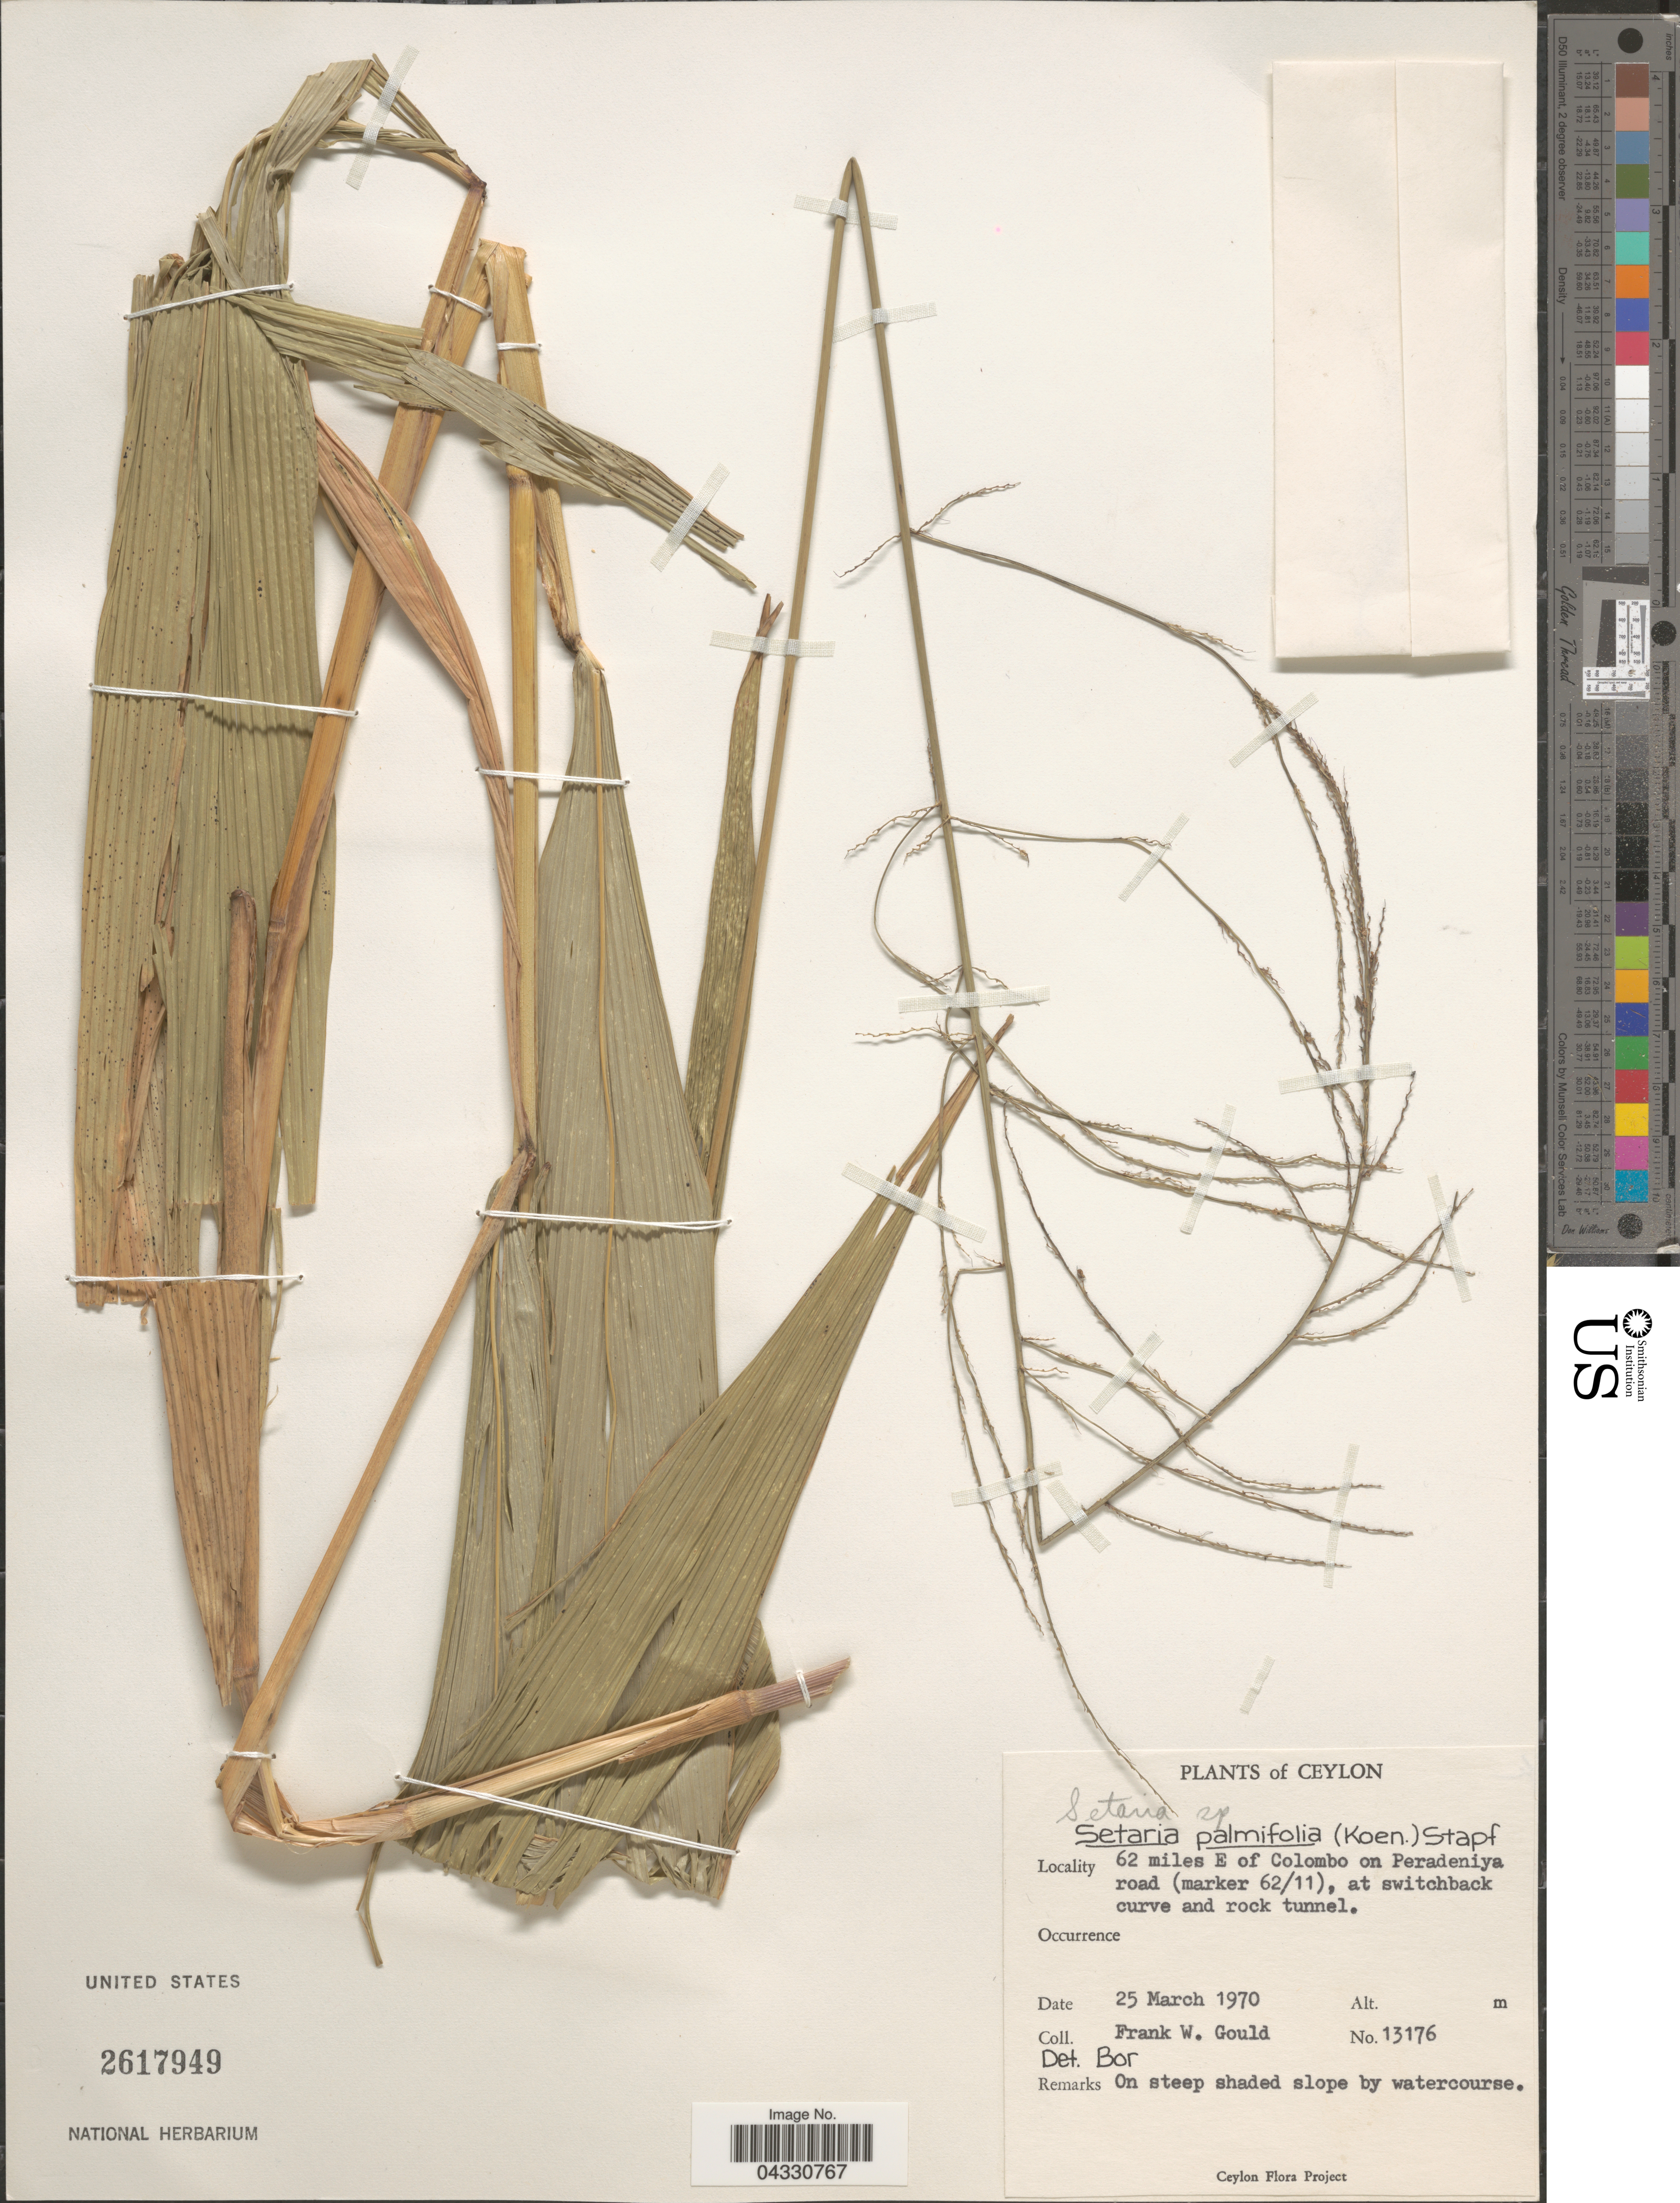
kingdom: Plantae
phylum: Tracheophyta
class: Liliopsida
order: Poales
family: Poaceae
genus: Setaria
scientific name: Setaria sp.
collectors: F. W. Gould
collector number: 13176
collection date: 1970-03-25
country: Sri Lanka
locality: Ceylon. 62 miles E of Colombo on Peradeniya road (marker 62/11), at switchbank curve and rock tunnel.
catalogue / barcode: US 2617949